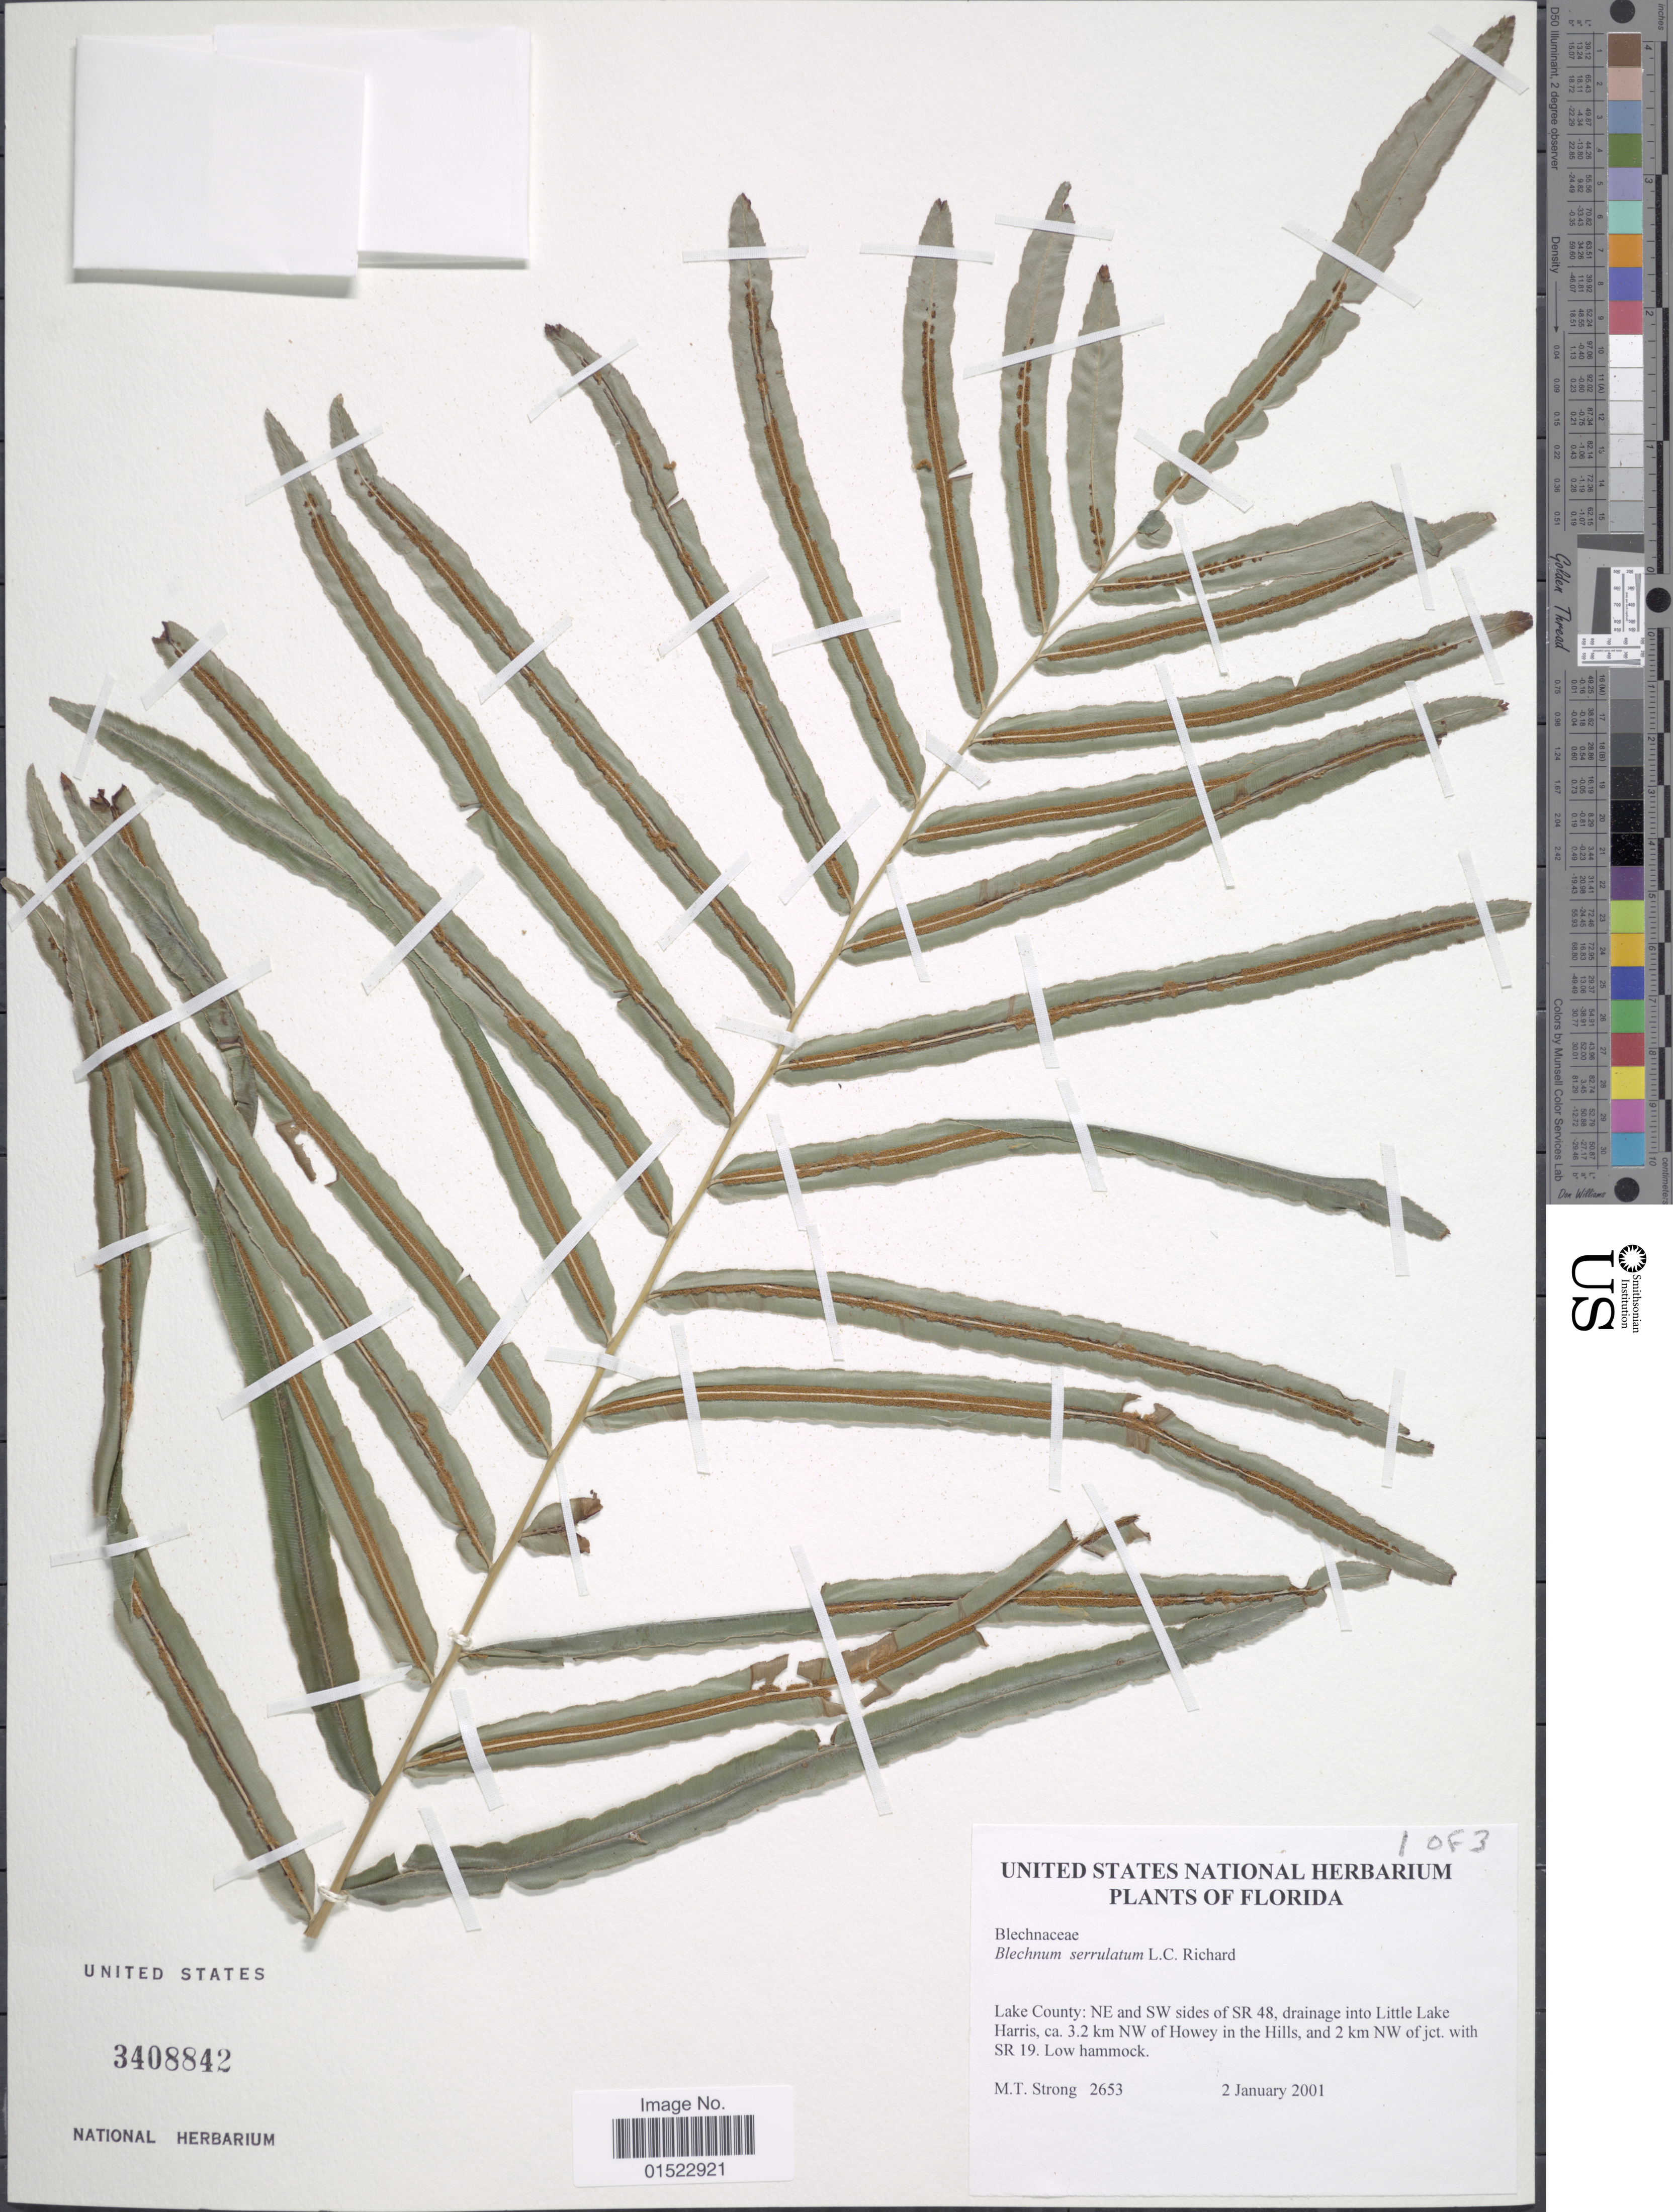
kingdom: Plantae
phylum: Tracheophyta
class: Polypodiopsida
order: Polypodiales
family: Blechnaceae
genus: Telmatoblechnum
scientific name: Telmatoblechnum serrulatum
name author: (Rich.) Perrie et al.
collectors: M. T. Strong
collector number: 2653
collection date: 2001-01-02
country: United States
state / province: Florida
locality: Lake County: NE and SW sides of SR 48, drainage into Little Lake Harris, ca. 3.2 km NW of Howey in the Hills, and 2 km NW of jet, with SR 19. low hammock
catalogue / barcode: US 3408842